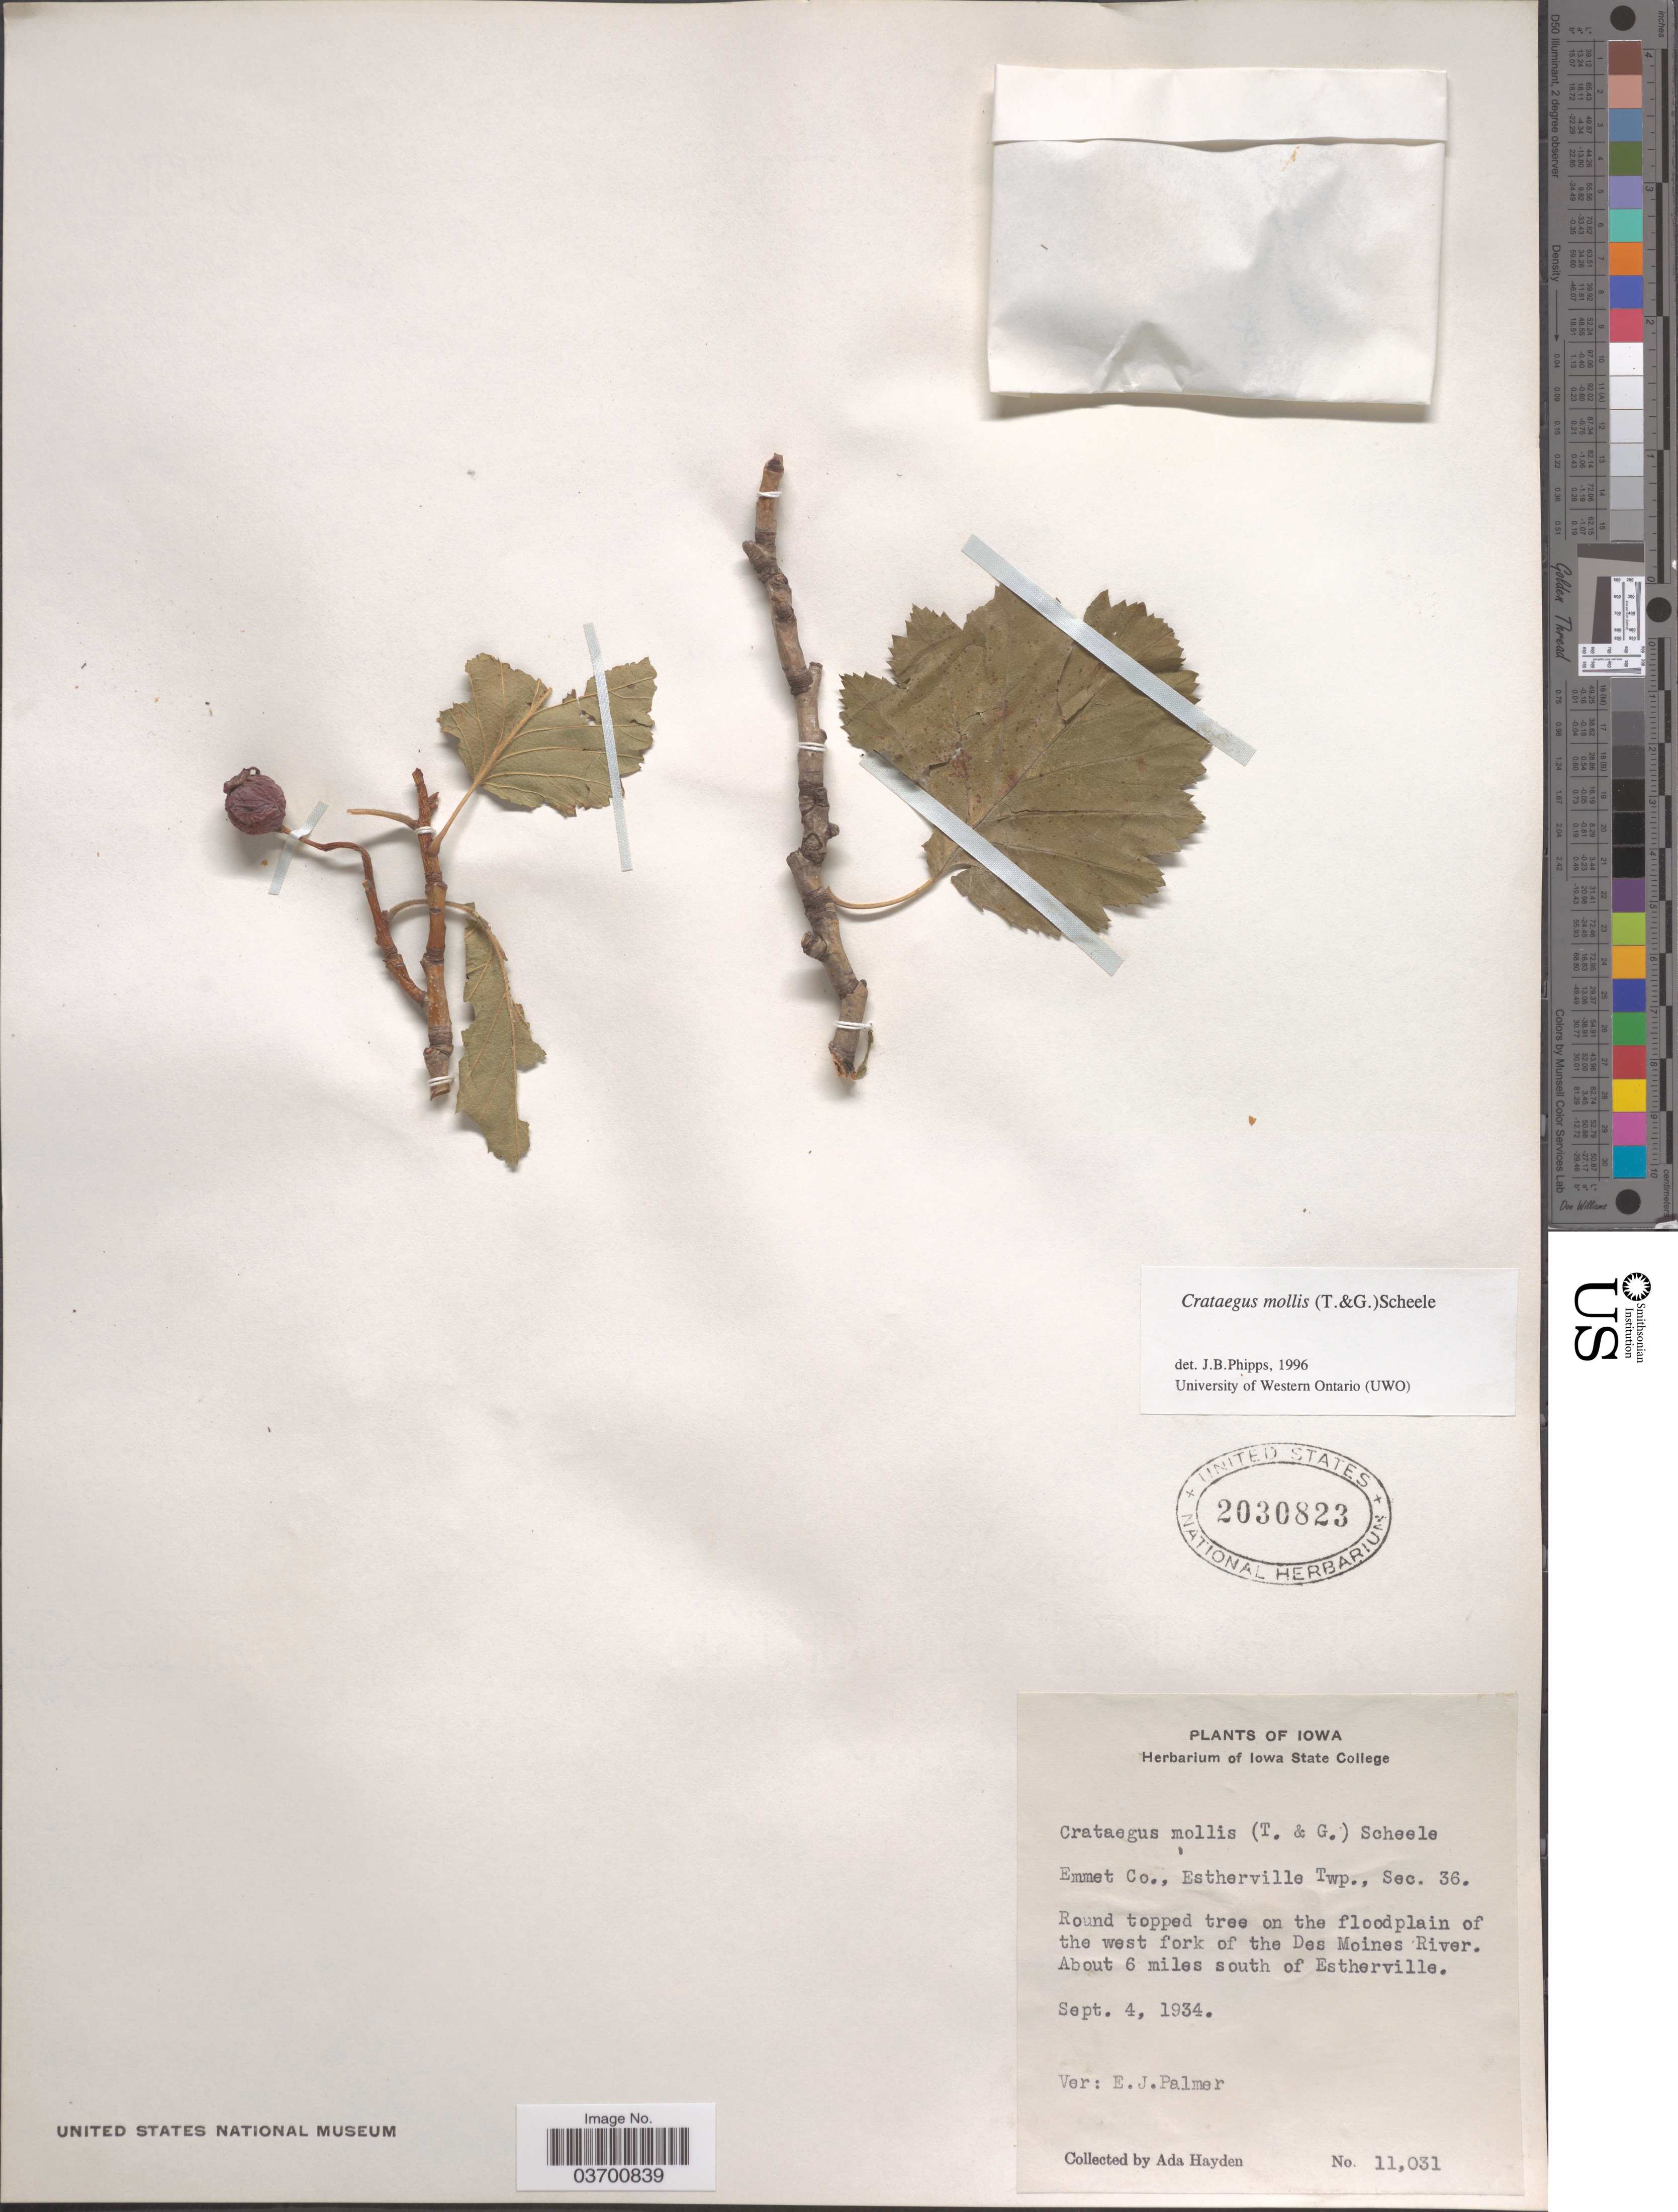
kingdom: Plantae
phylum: Tracheophyta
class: Magnoliopsida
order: Rosales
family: Rosaceae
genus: Crataegus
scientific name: Crataegus mollis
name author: (Torr. & A. Gray) Scheele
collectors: Ada Hayden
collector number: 11031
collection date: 1934-09-04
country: United States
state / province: Iowa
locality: Emmet Co., Estherville Twp., Sec. 36. On the floodplain of the west fork of the Des Moines River. About 6 miles south of Estherville.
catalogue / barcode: US 2030823